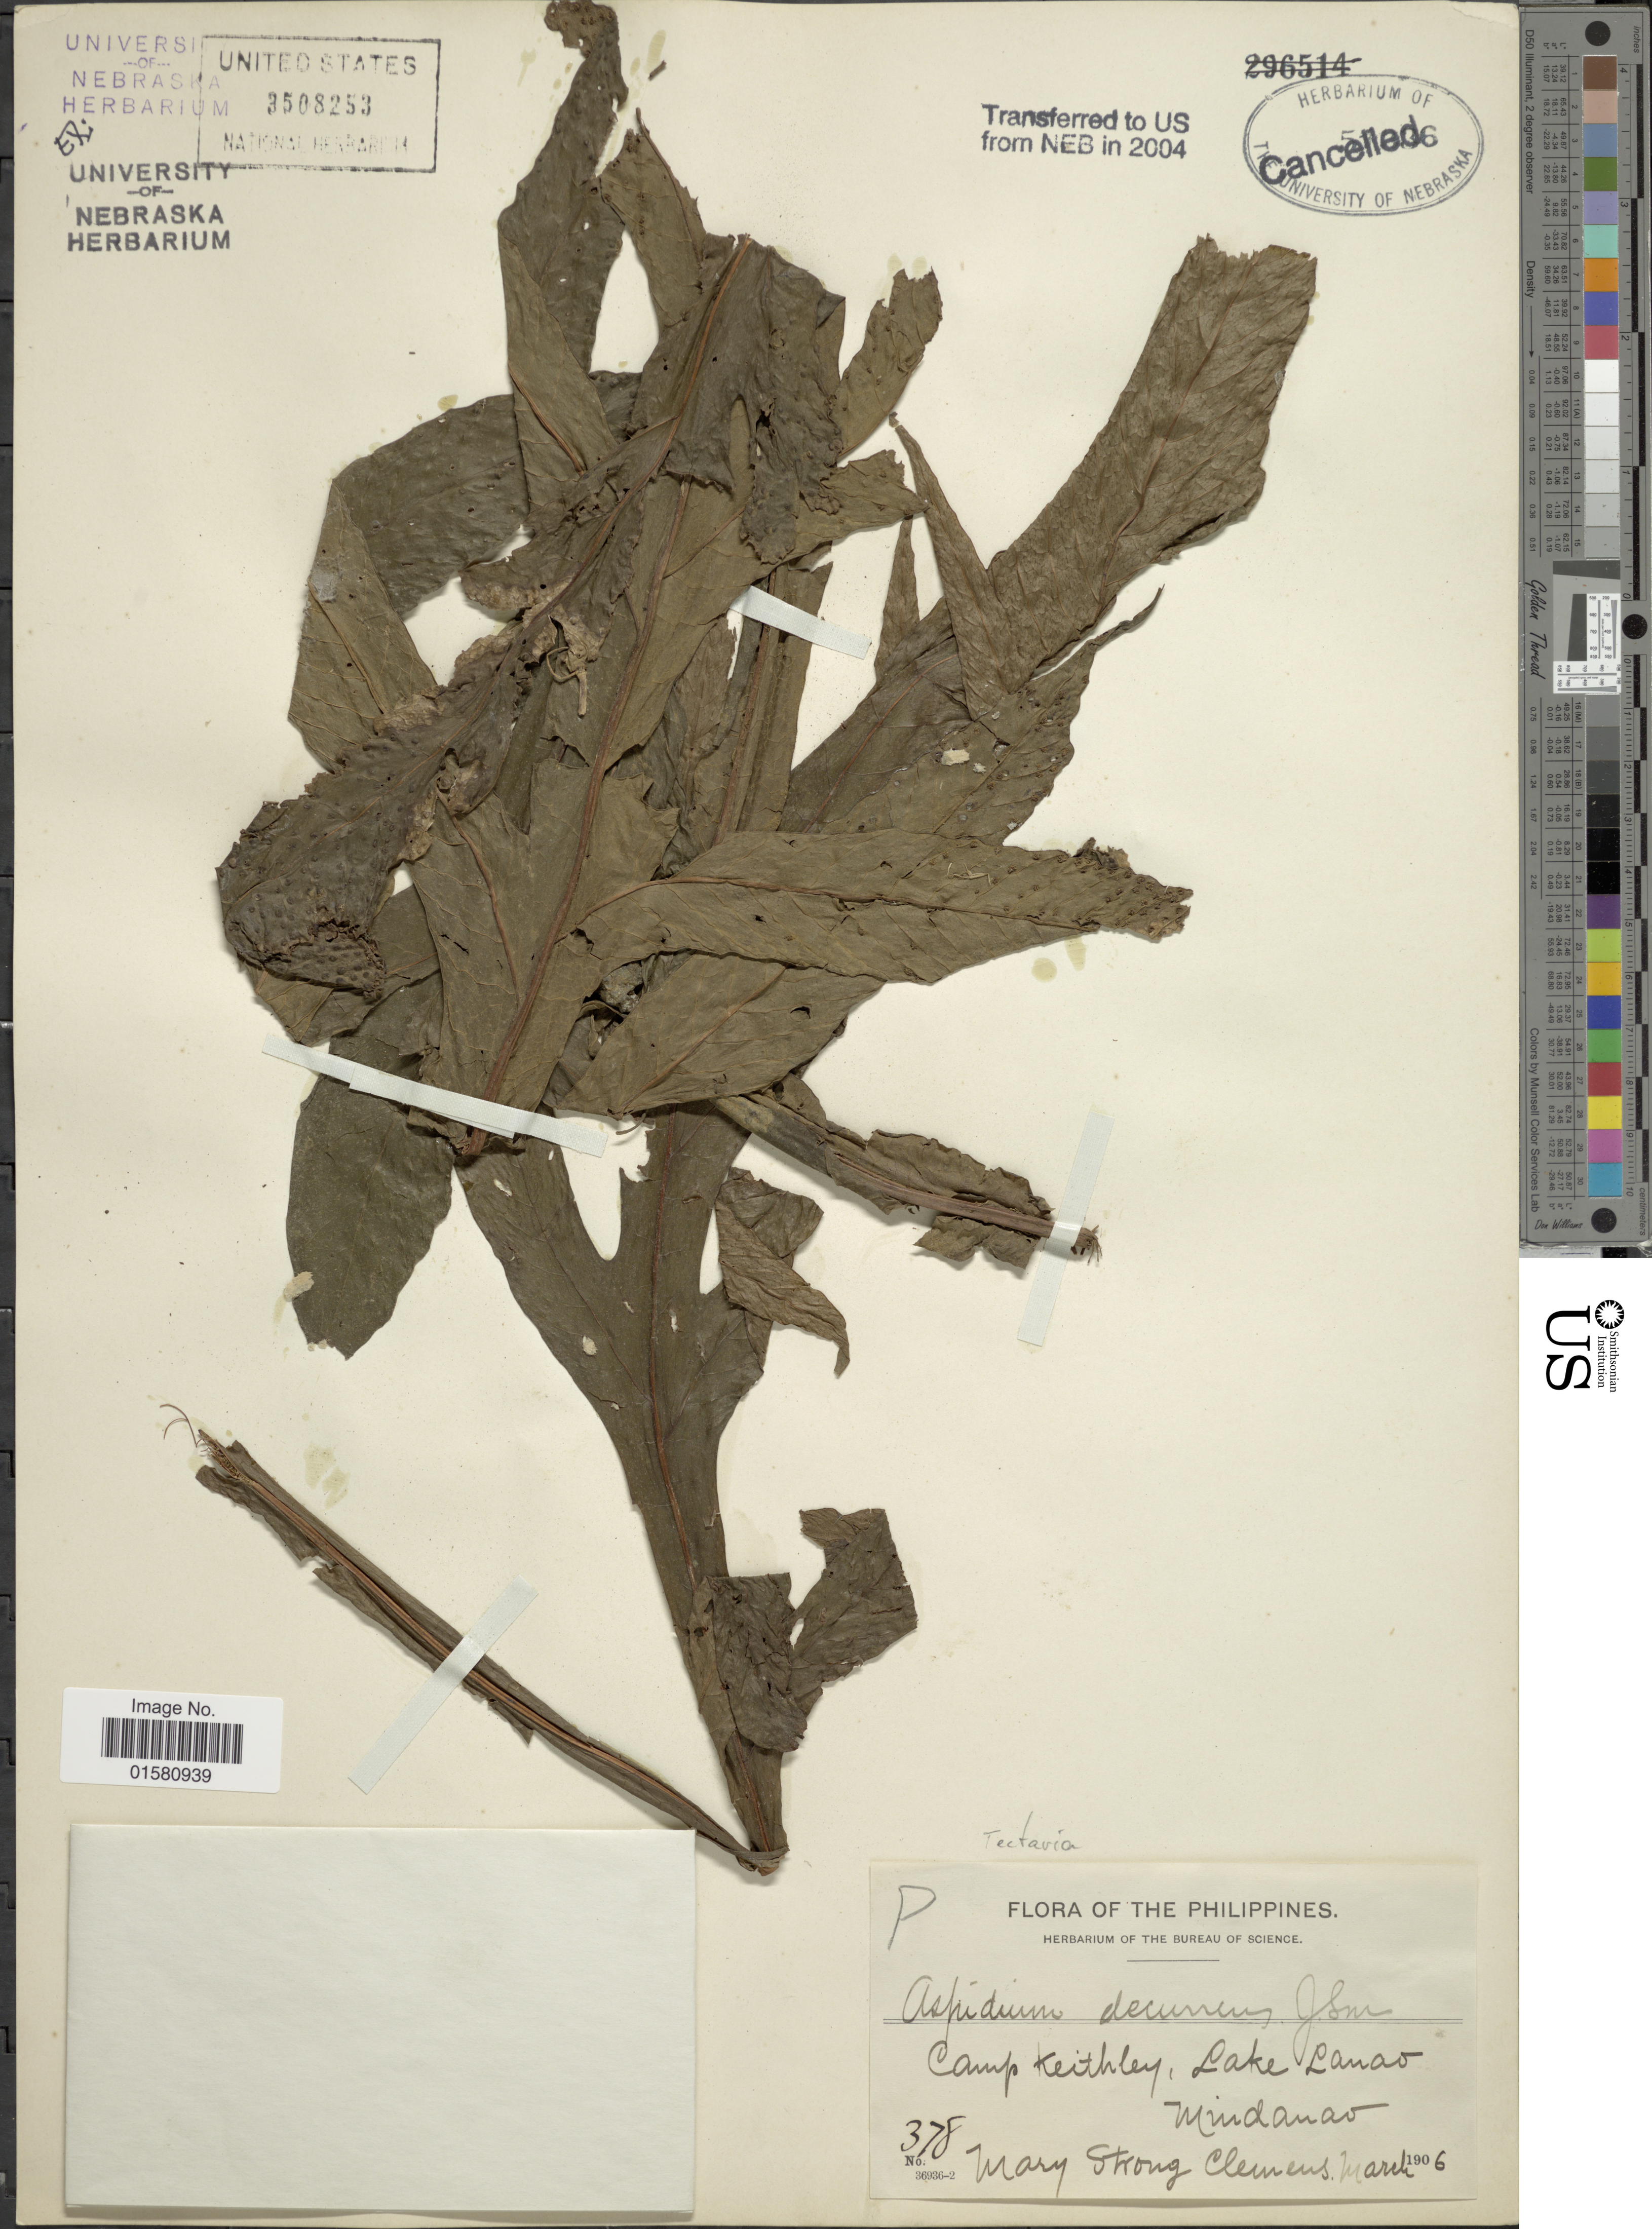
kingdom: Plantae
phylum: Tracheophyta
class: Polypodiopsida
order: Polypodiales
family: Tectariaceae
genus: Tectaria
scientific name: Tectaria decurrens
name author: (Presel.) Copel. in Elmer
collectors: M. S. Clemens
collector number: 378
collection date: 1906-03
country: Philippines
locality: Camp Keithley, Lake Lanao. Mindanao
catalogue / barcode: US 3508253